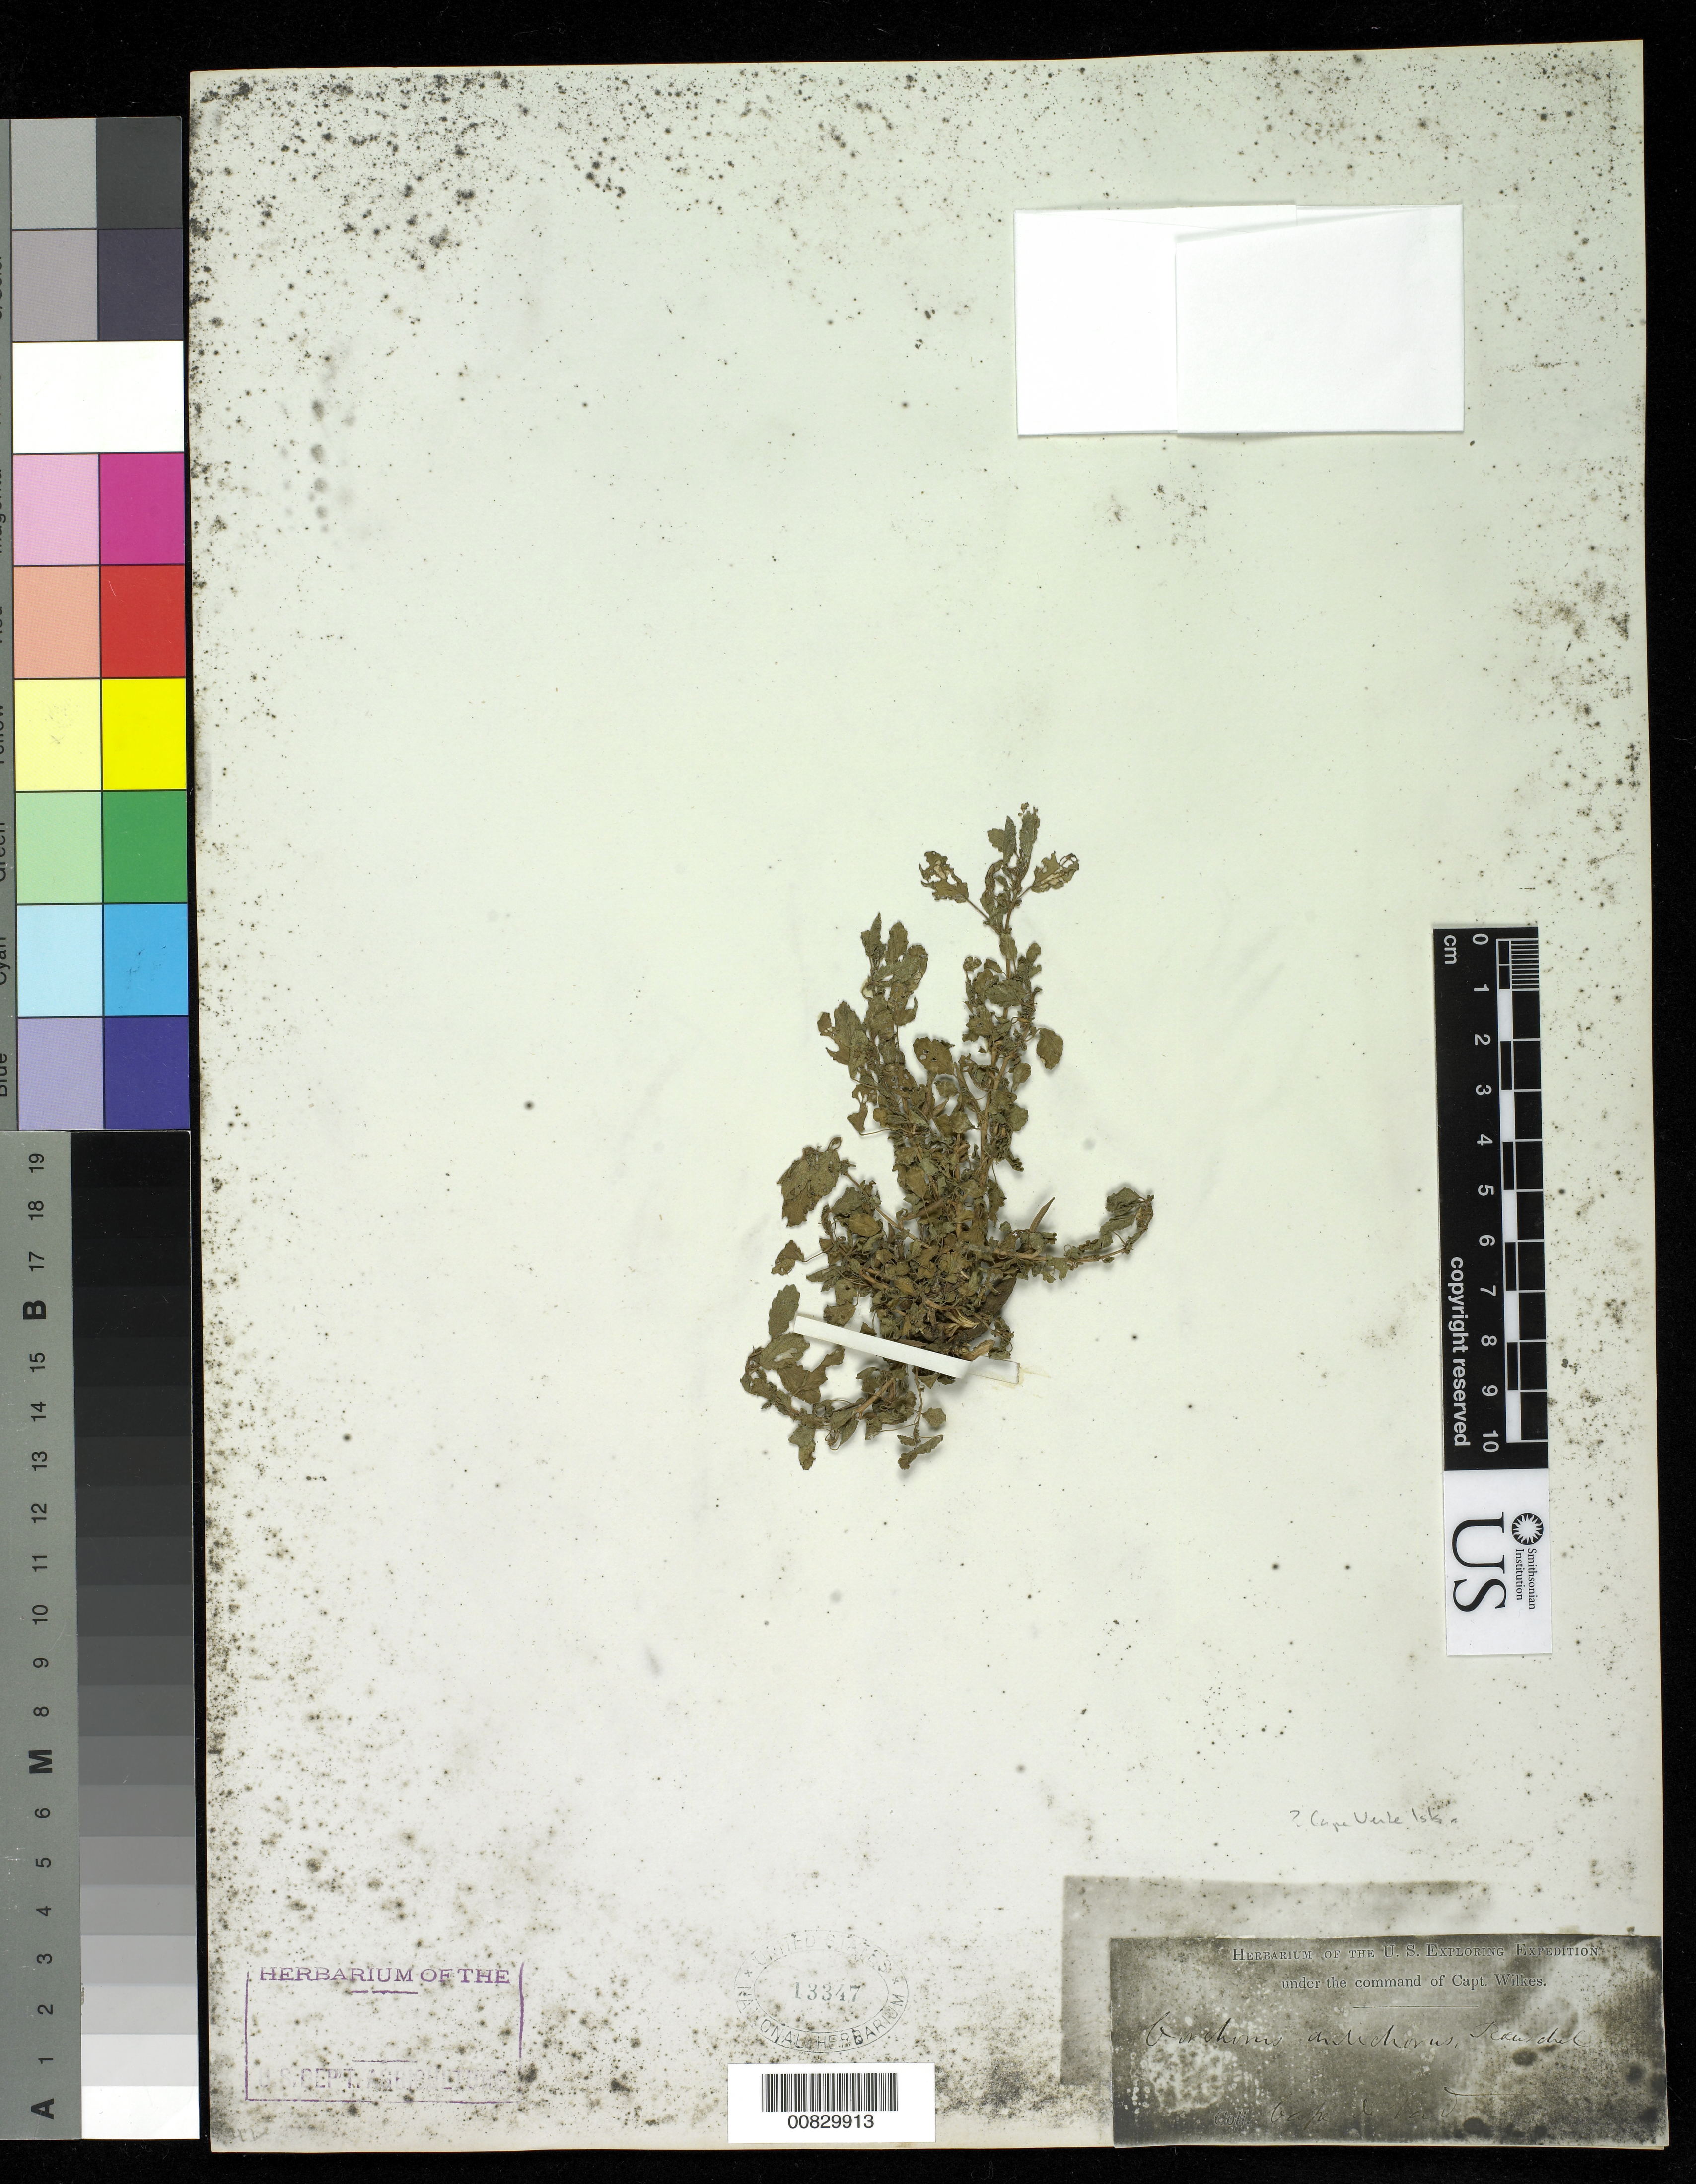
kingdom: Plantae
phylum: Tracheophyta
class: Magnoliopsida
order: Malvales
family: Malvaceae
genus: Corchorus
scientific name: Corchorus antichorus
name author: Raeusch.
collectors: Wilkes Explor. Exped.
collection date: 1838/1842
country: Cape Verde Islands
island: Cape Verde Is.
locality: Cape de Verd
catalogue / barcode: US 13347